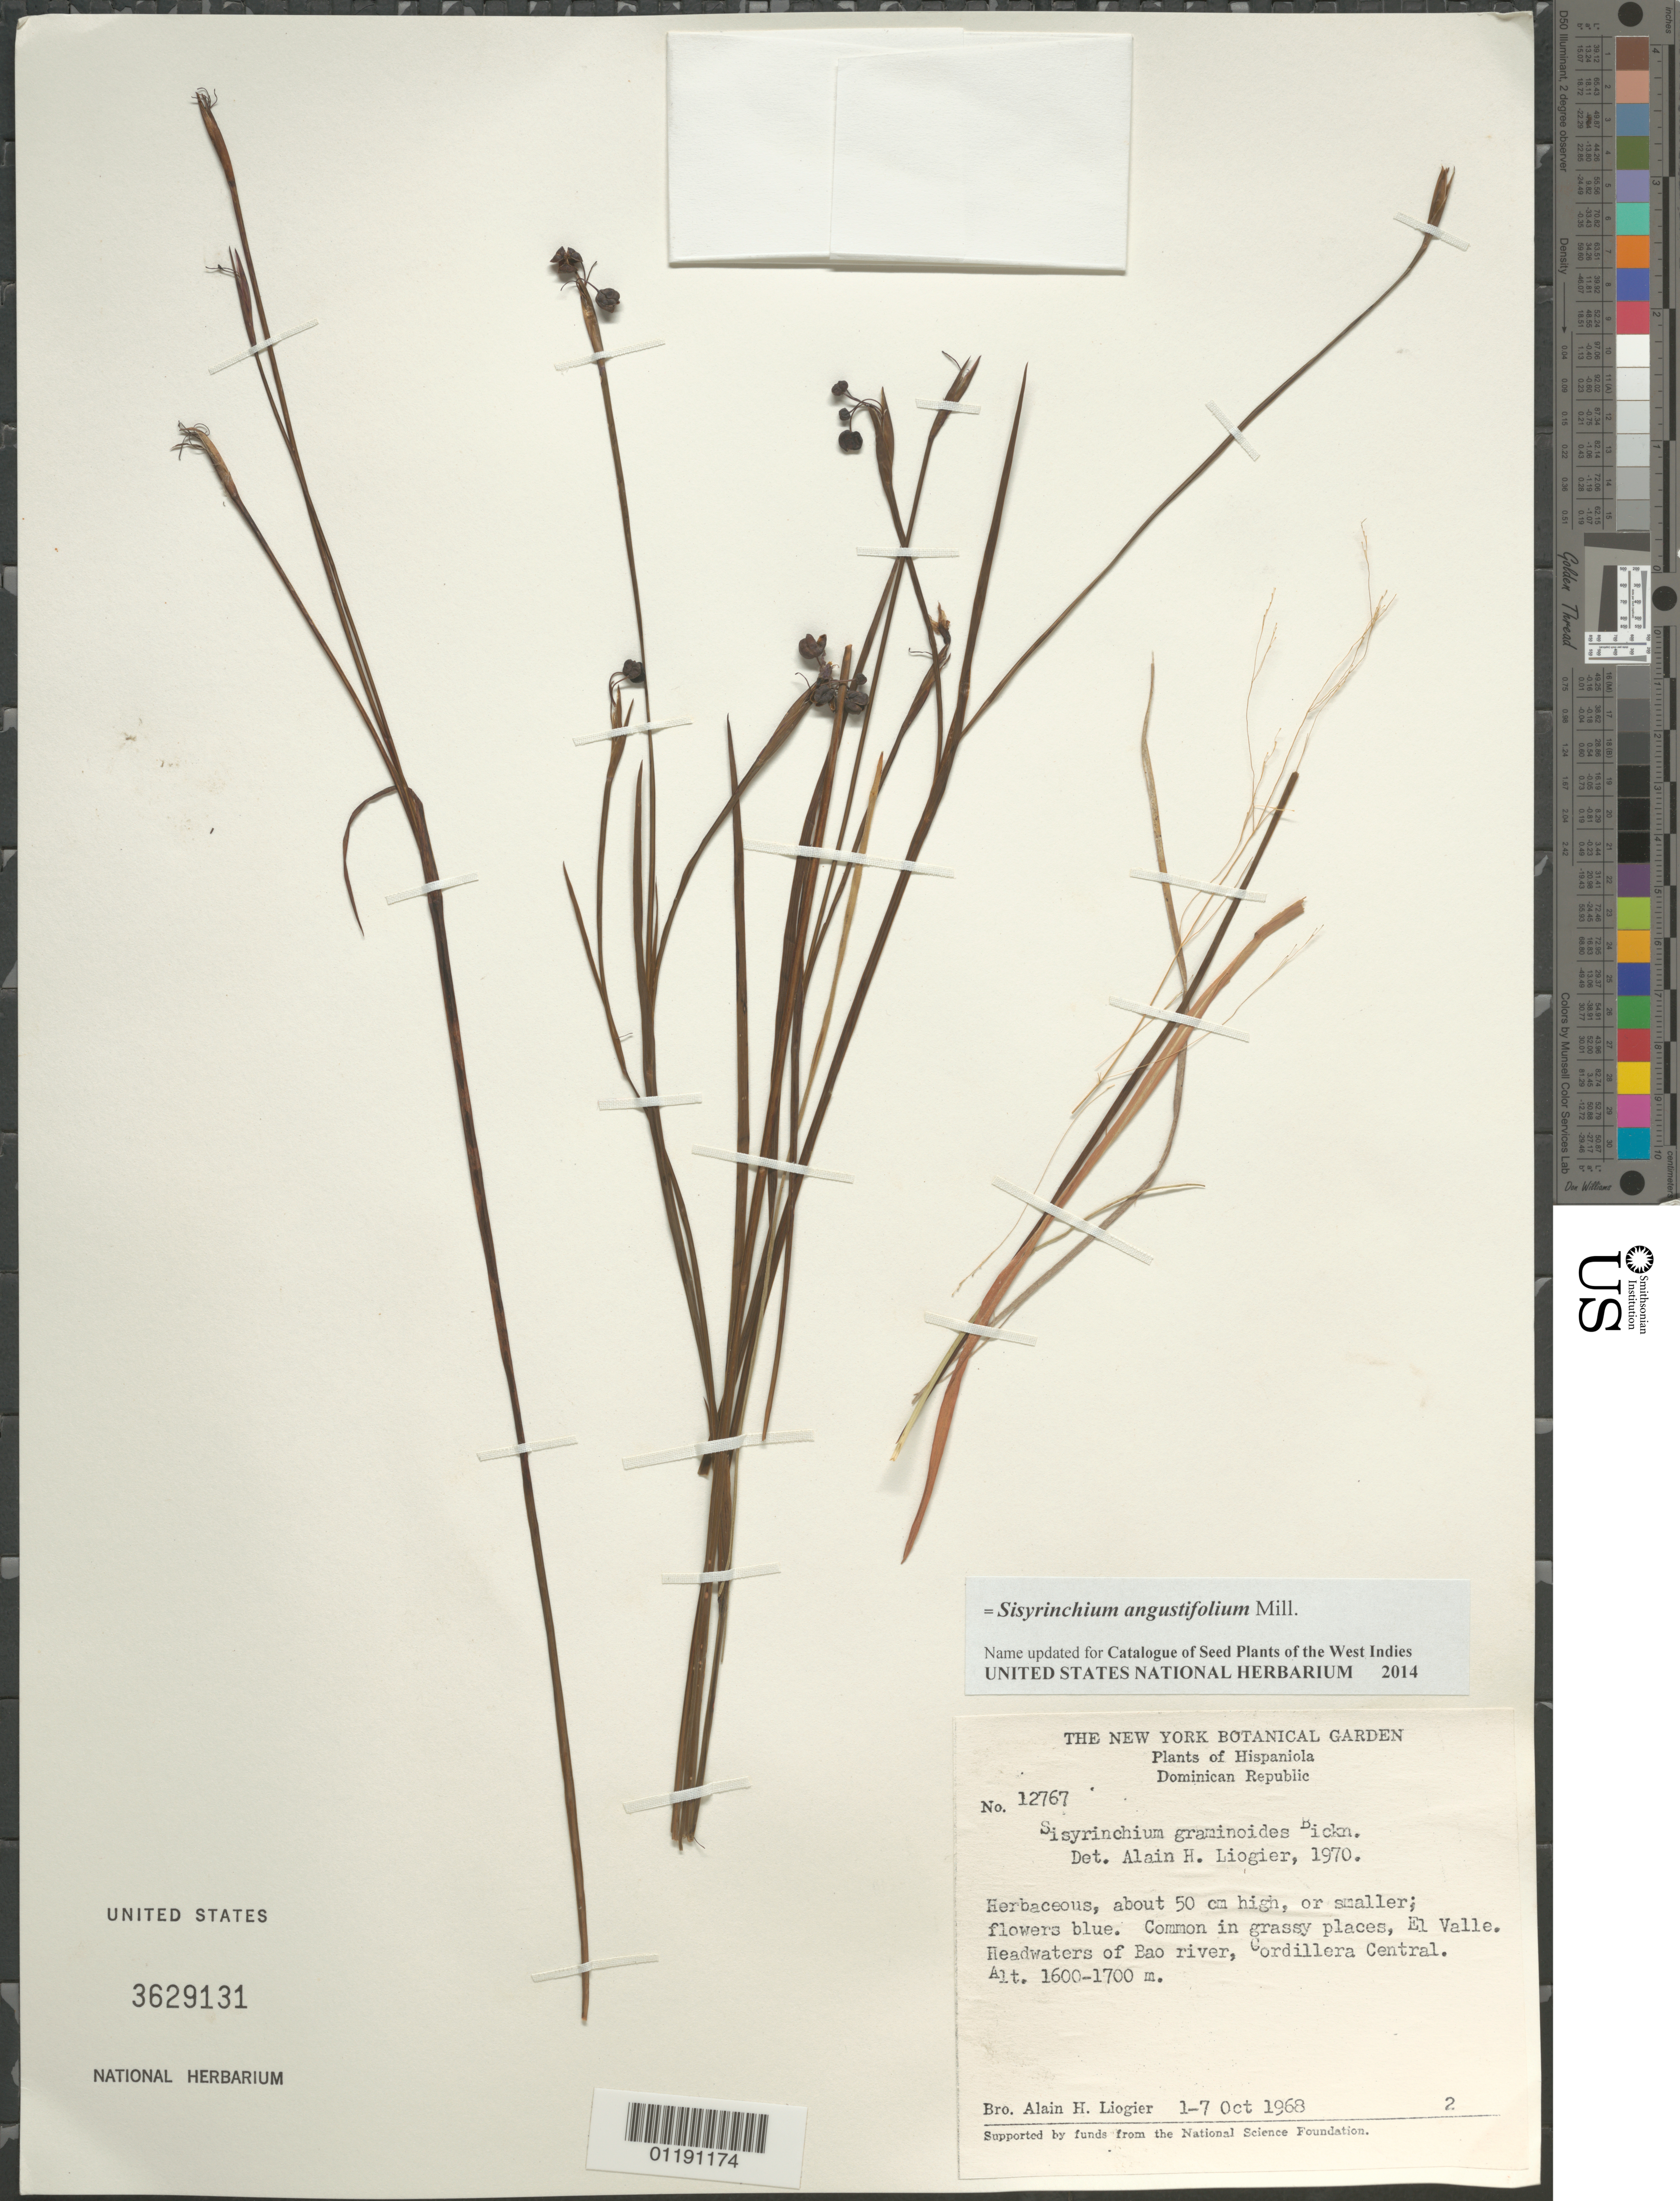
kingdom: Plantae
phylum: Tracheophyta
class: Liliopsida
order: Asparagales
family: Iridaceae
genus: Sisyrinchium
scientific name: Sisyrinchium angustifolium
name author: Mill.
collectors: A. H. Liogier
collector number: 12767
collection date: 1968-10-01/1968-10-07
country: Dominican Republic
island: Hispaniola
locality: El Valle. Headwaters of Bao river, Cordillera Central.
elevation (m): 1600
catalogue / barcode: US 3629131